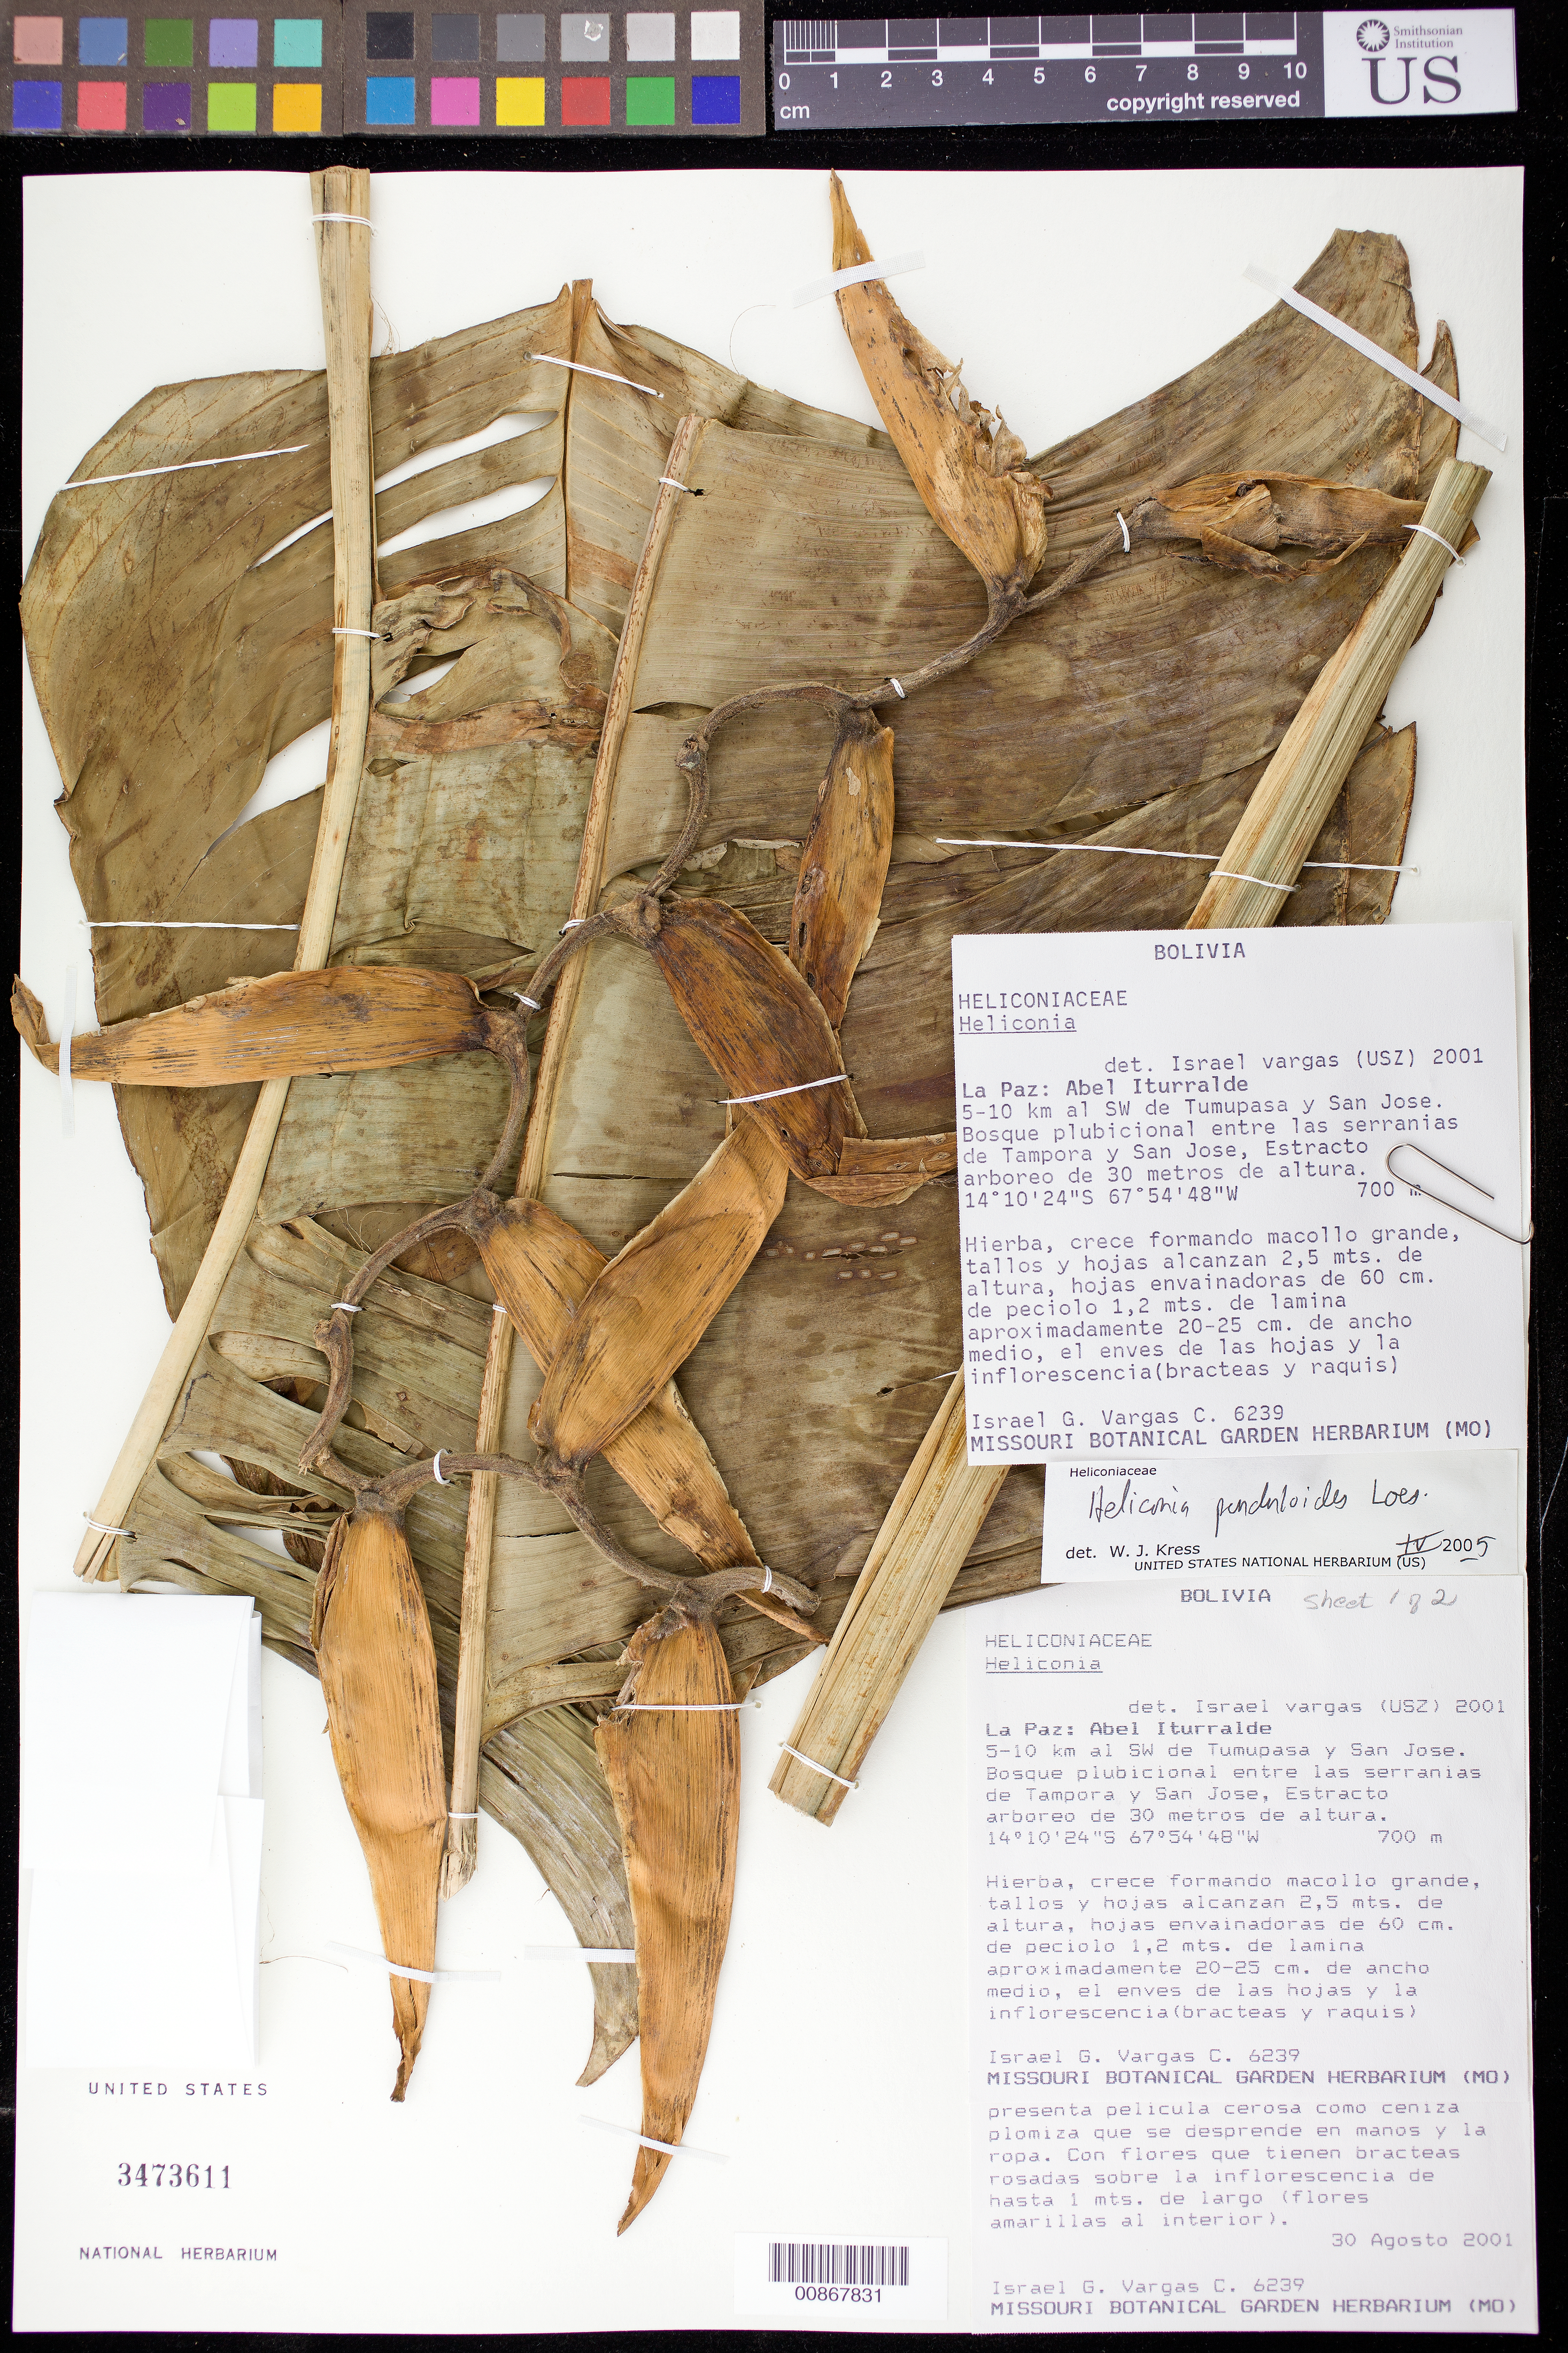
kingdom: Plantae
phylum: Tracheophyta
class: Liliopsida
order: Zingiberales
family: Heliconiaceae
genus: Heliconia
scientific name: Heliconia penduloides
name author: Loes.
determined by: Kress, W. J., (US), Smithsonian Institution - National Museum of Natural History (UNITED STATES)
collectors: I. Vargas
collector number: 6239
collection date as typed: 30 Aug 2001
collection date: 2001-08-30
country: Bolivia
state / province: La Paz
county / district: Abel Iturralde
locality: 5-10 km al SW de tumupasa y San Jose. Bosque plubicional entre as serranias de Tampora y San Jose.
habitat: Estracto arborea de 30 metros de altura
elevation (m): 700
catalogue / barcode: US 3473611